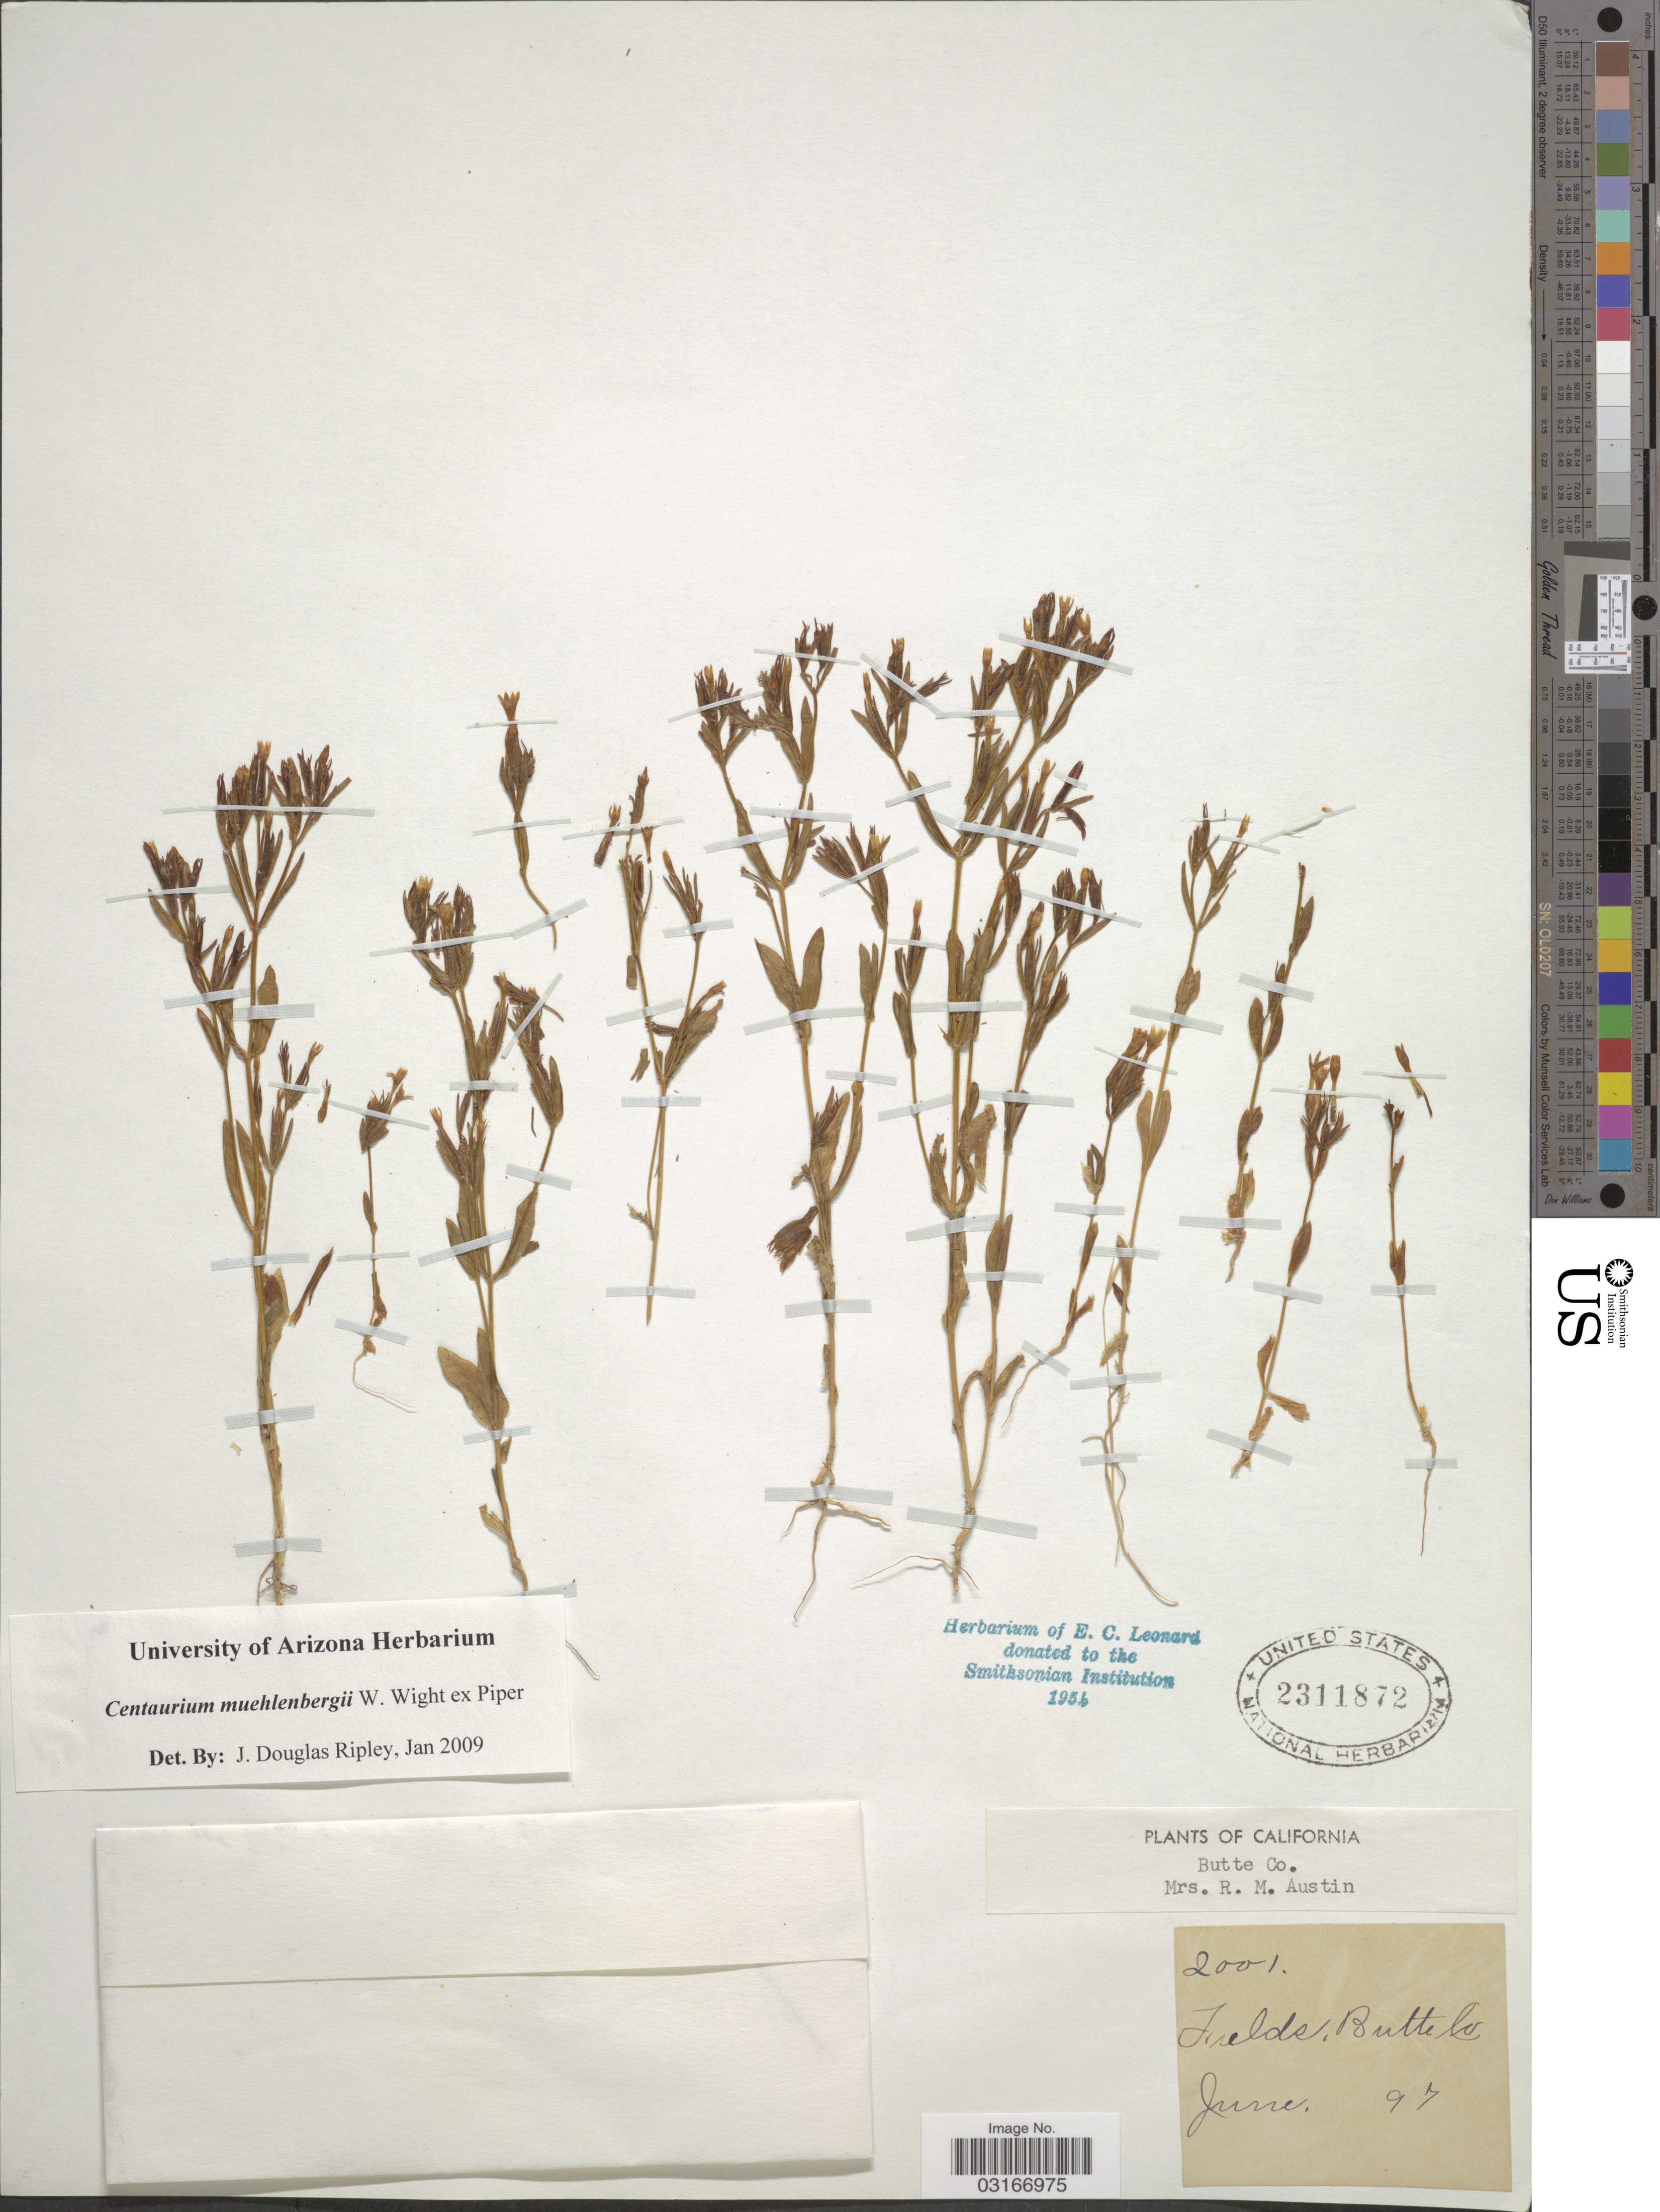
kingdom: Plantae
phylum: Tracheophyta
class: Magnoliopsida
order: Gentianales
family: Gentianaceae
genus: Centaurium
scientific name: Centaurium muehlenbergii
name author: (Griseb.) W. Wight ex Piper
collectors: R. Austin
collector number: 2001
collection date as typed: Transcribed d/m/y: /6/97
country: United States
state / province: California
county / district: Butte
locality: Butte Co.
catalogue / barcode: US 2311872